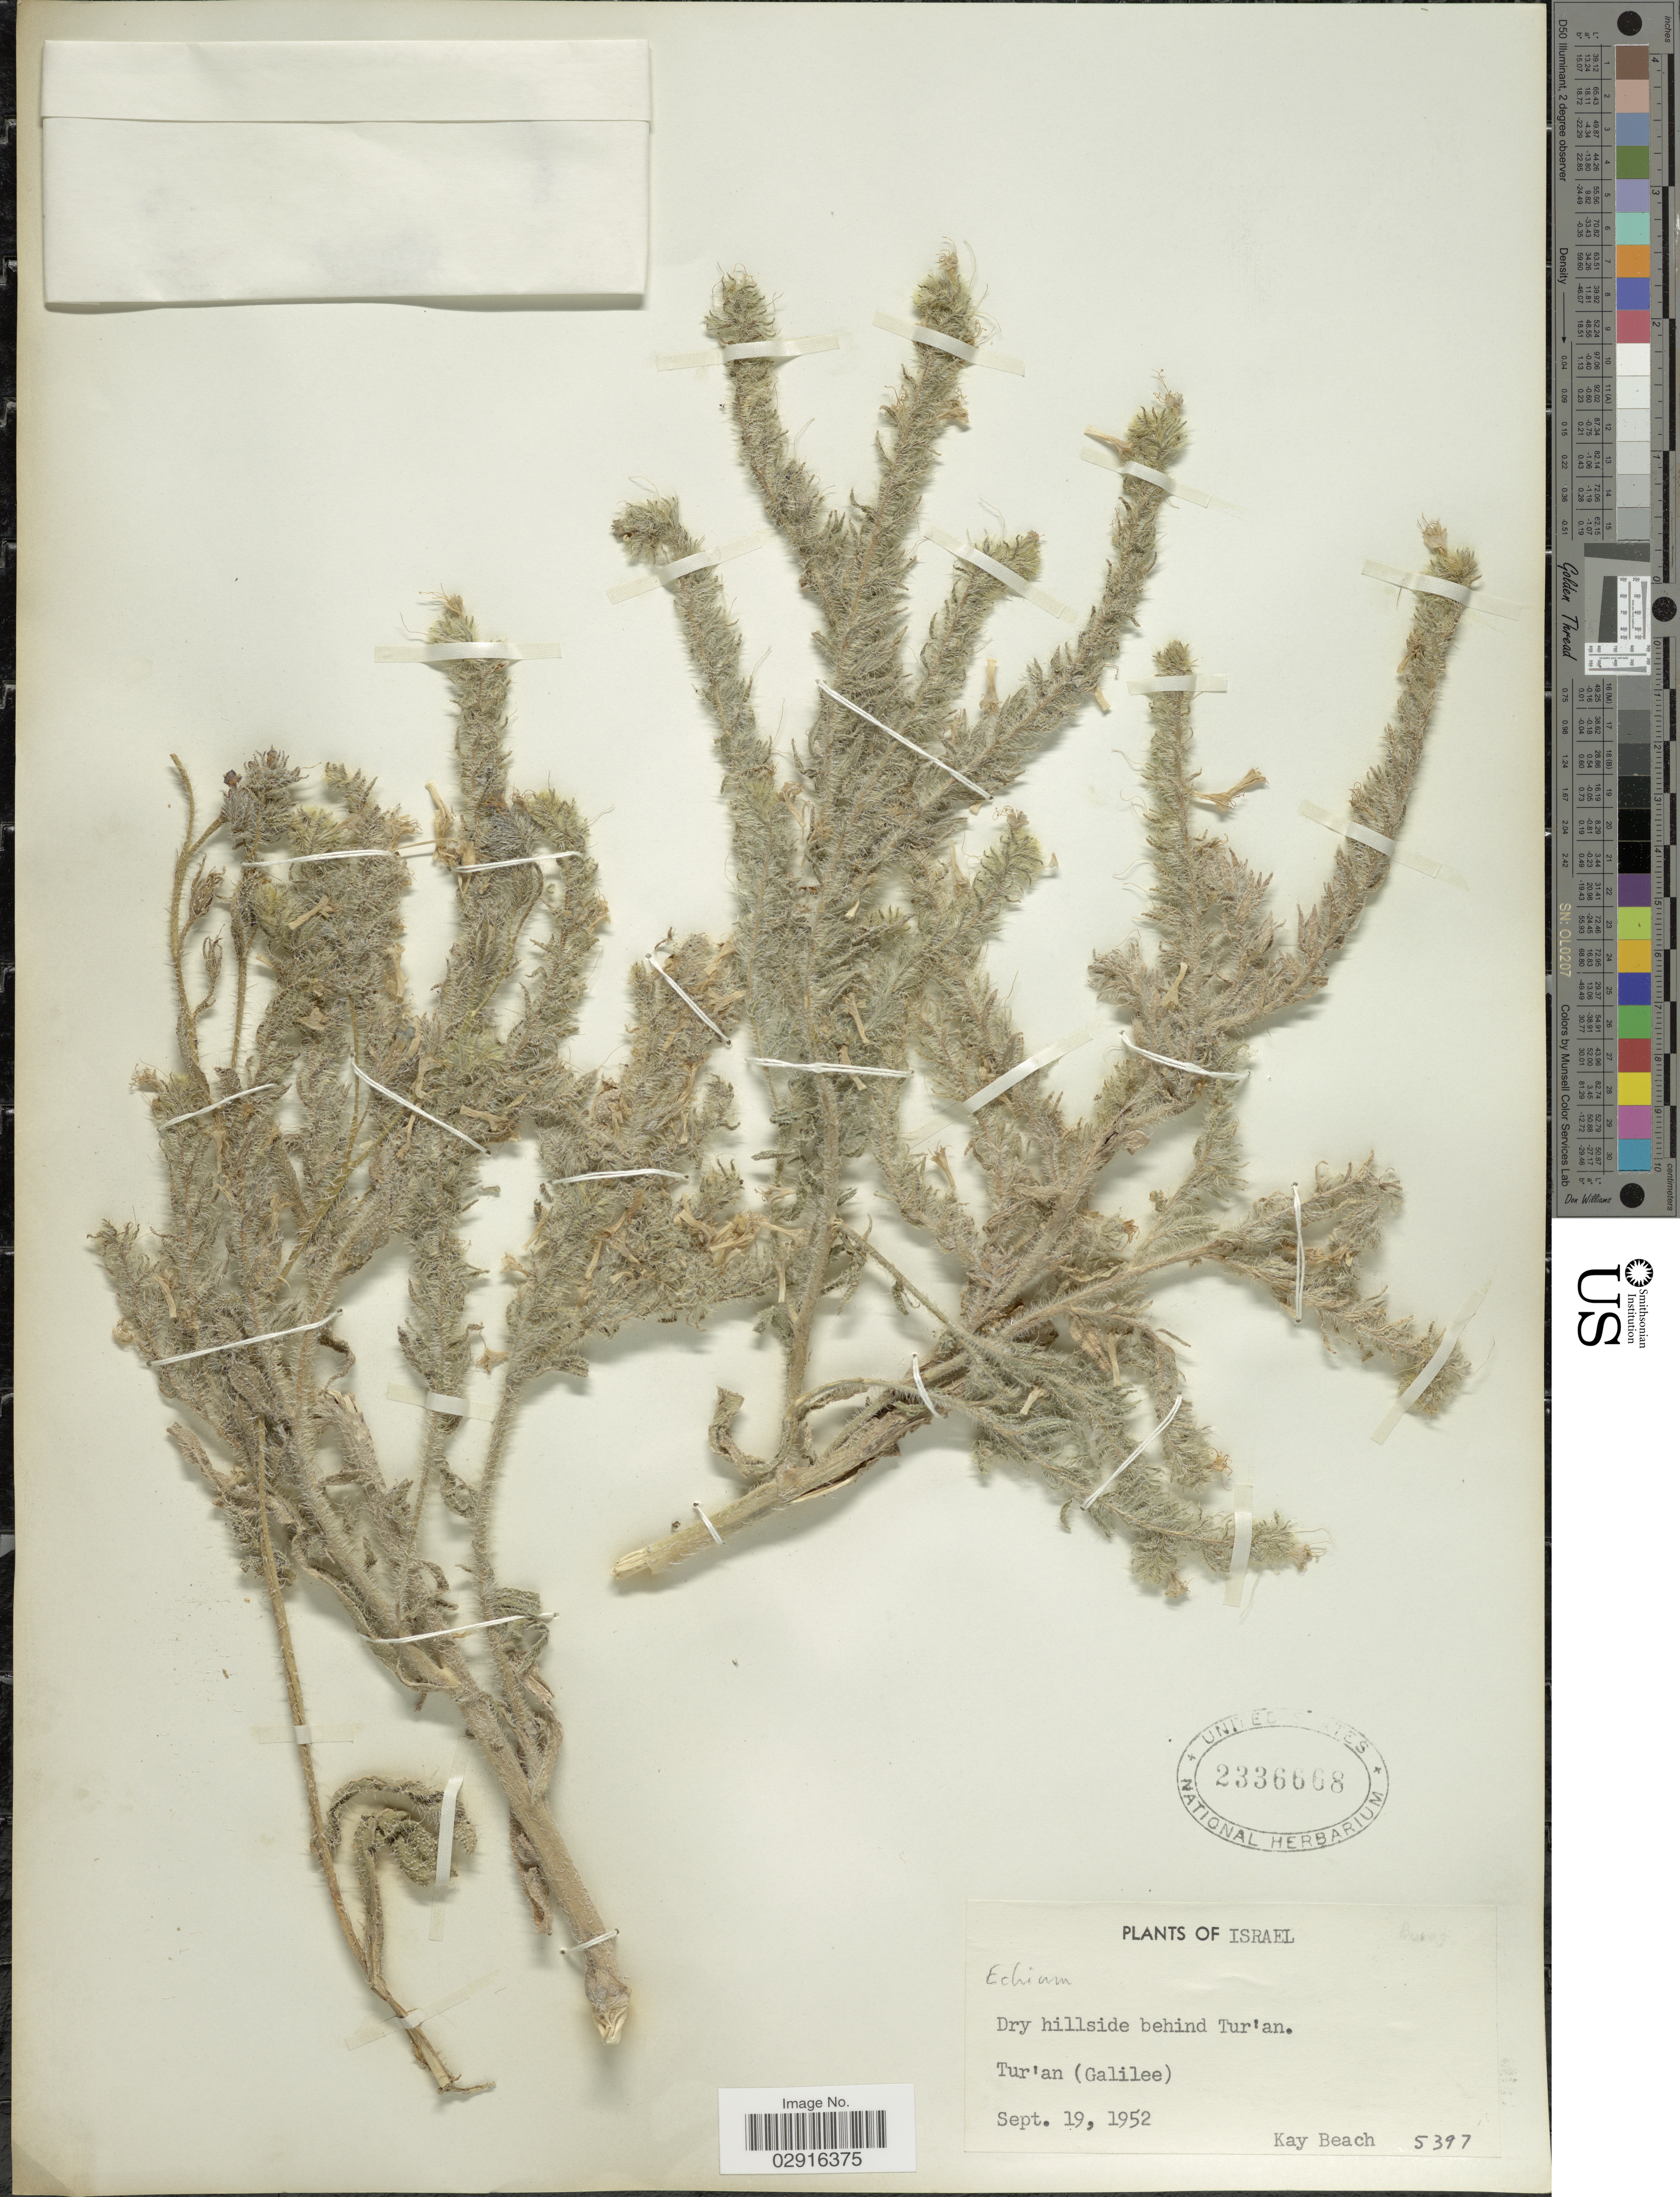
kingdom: Plantae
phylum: Tracheophyta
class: Magnoliopsida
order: Boraginales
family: Boraginaceae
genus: Echium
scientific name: Echium sp.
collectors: K. H. Beach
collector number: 5397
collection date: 1952-09-19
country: Israel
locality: Dry hillside behind Tur'an. Tur'an (Galilee).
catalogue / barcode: US 2336668